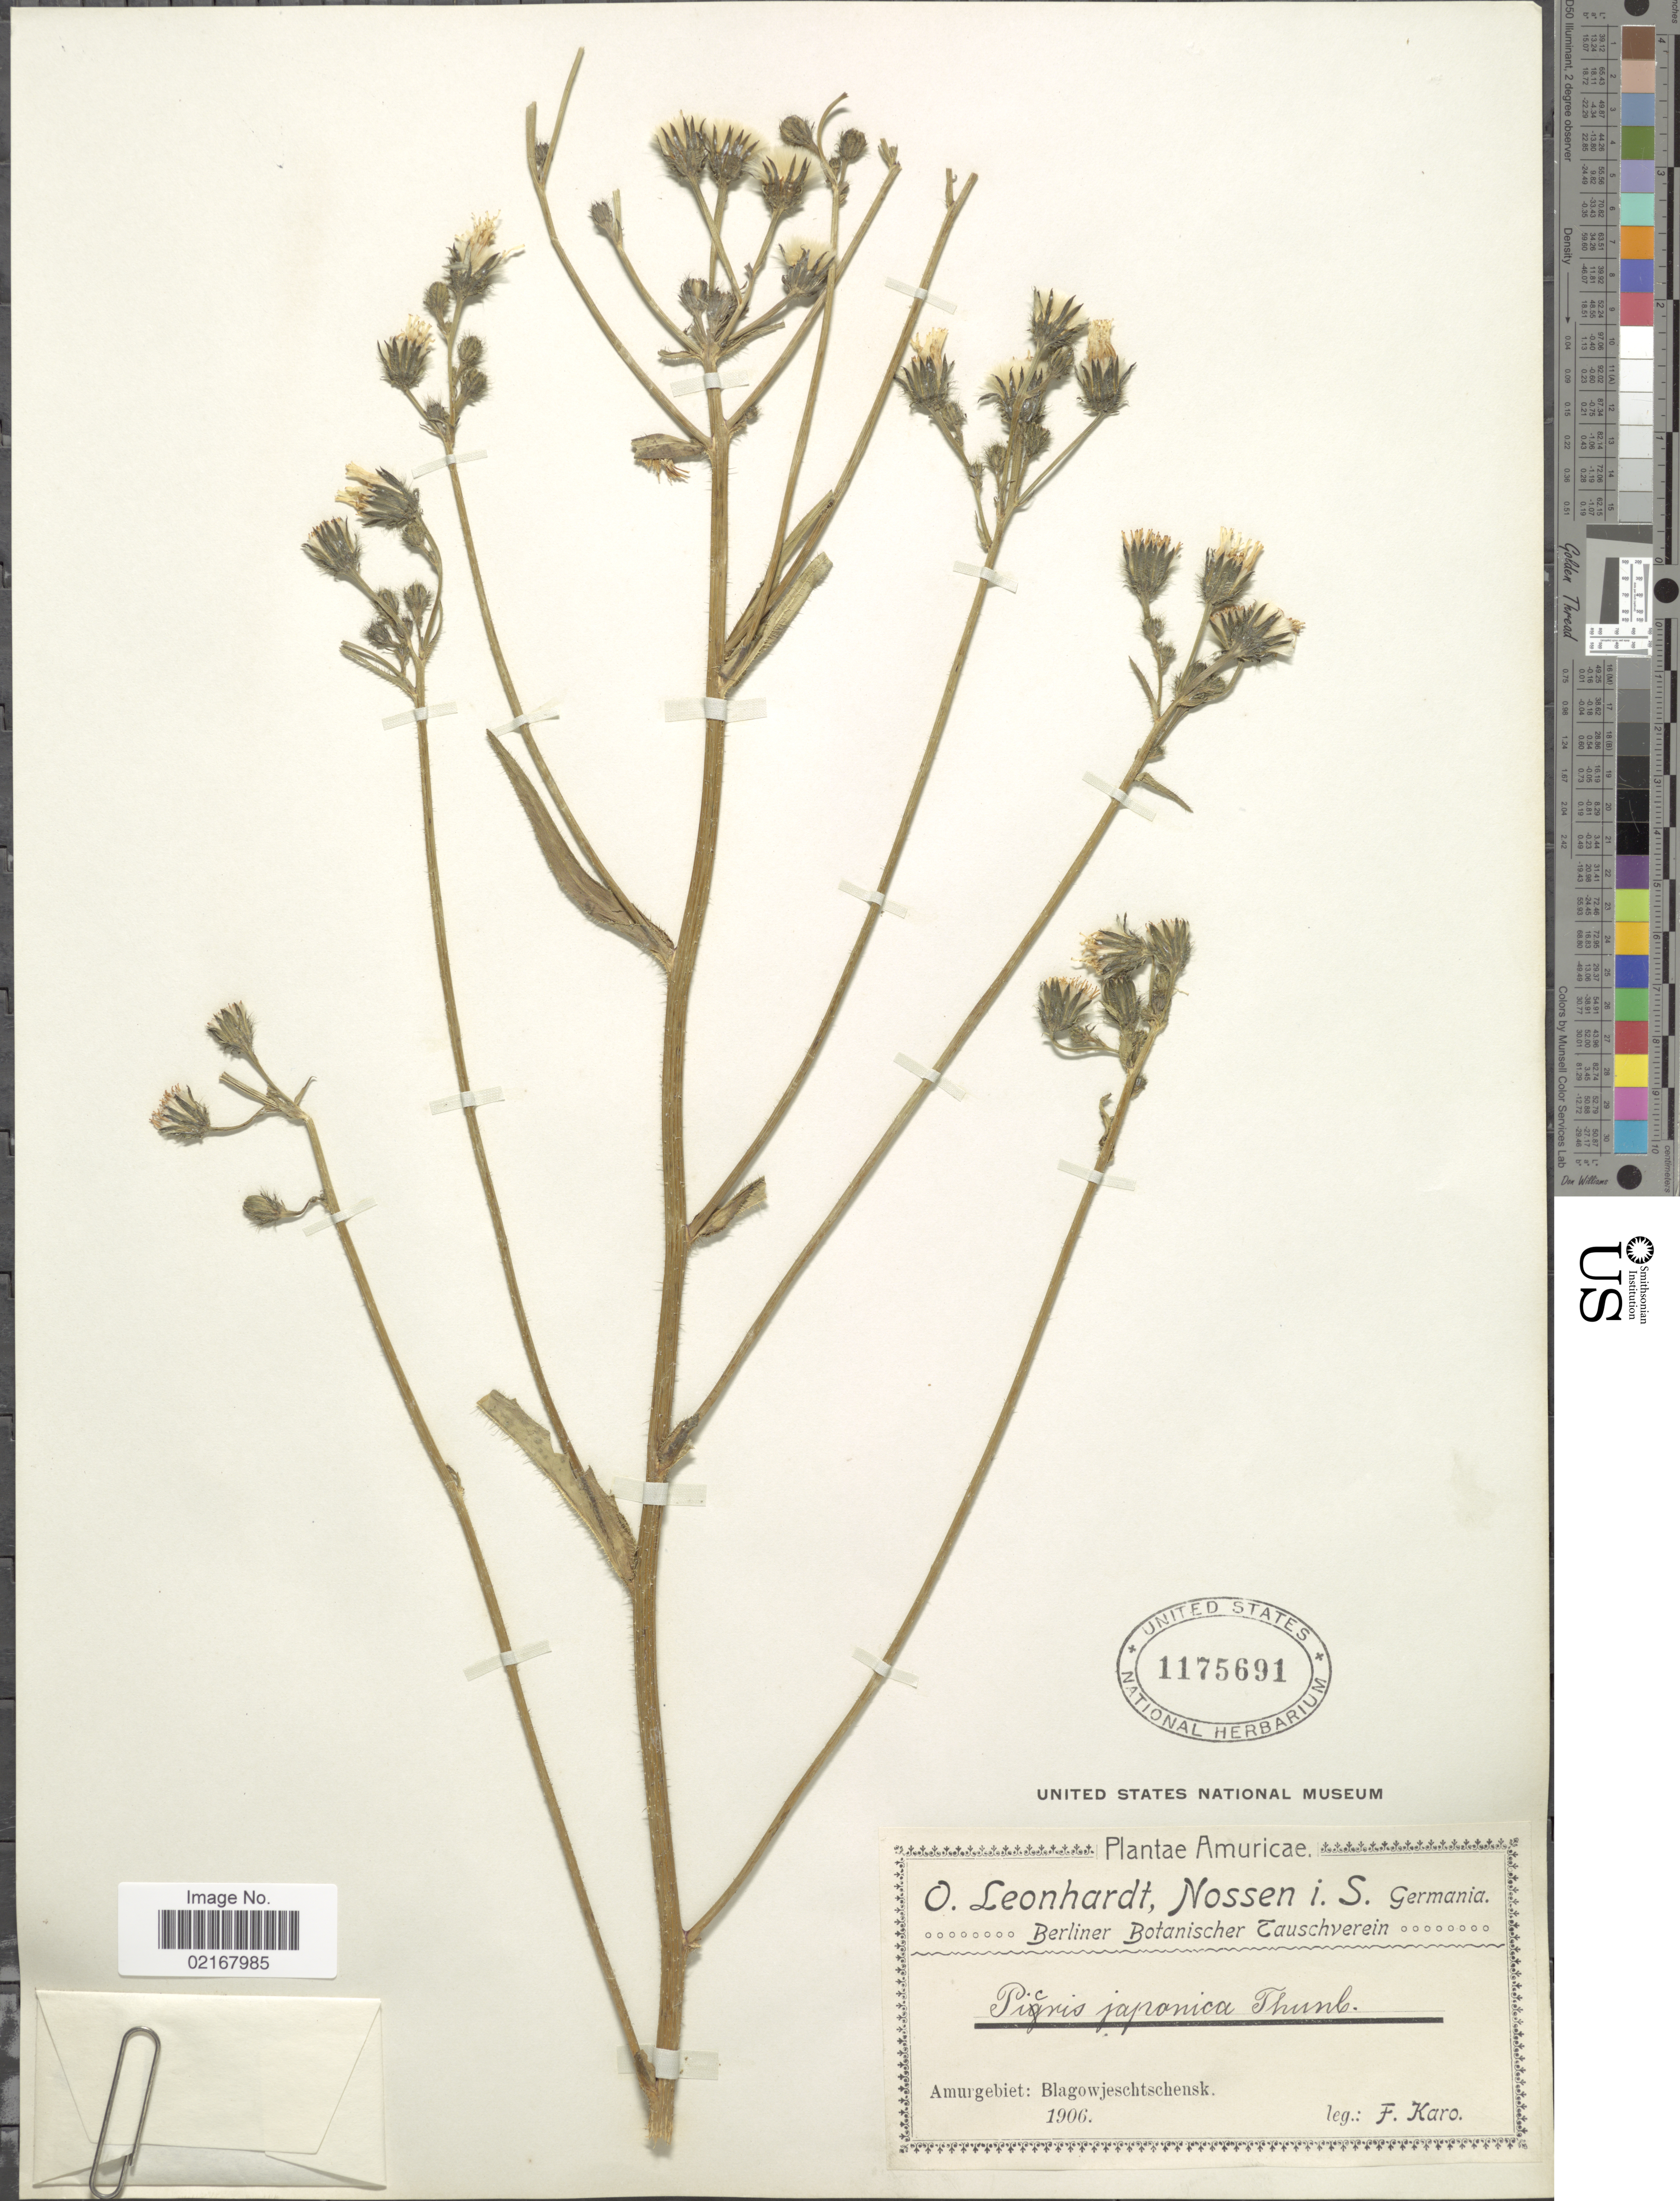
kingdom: Plantae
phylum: Tracheophyta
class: Magnoliopsida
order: Asterales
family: Asteraceae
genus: Picris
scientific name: Picris hieracioides subsp. japonica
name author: (Thurb.) Krylov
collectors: F. Karo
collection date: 1906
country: Russian Federation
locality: Amurgebiet: Blagowjeschtschensk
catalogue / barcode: US 1175691